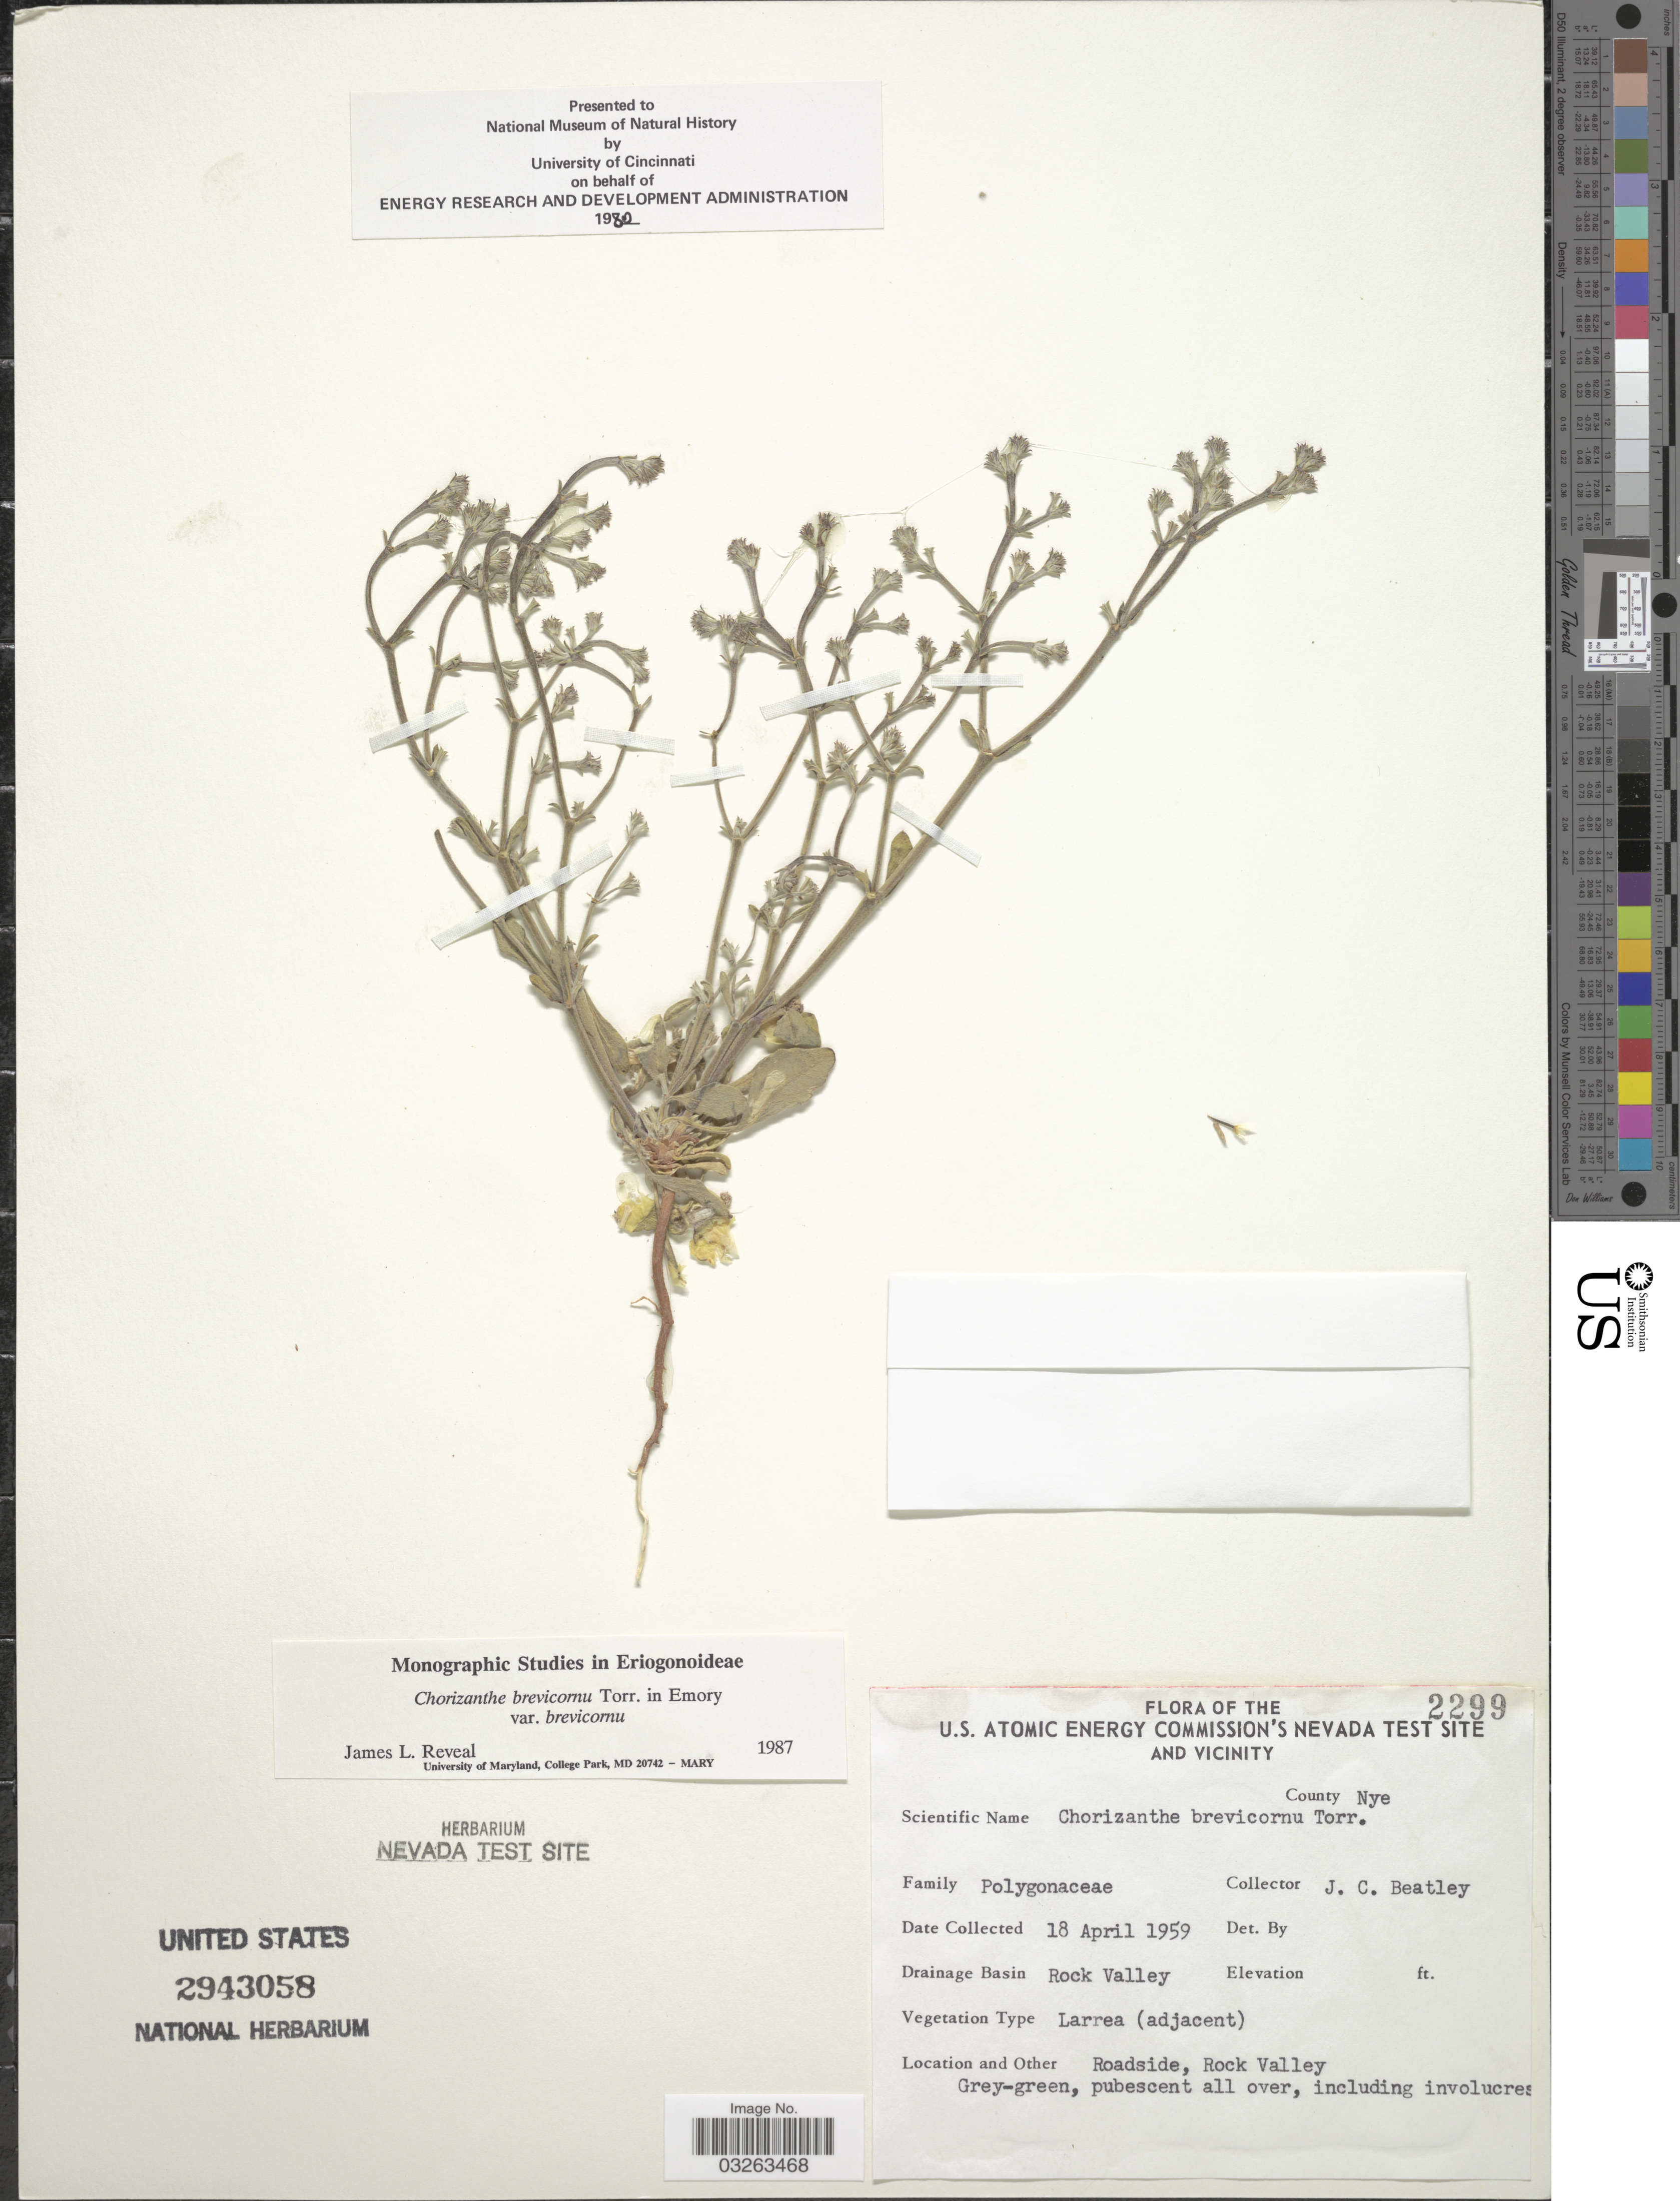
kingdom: Plantae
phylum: Tracheophyta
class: Magnoliopsida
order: Caryophyllales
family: Polygonaceae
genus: Chorizanthe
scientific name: Chorizanthe brevicornu var. brevicornu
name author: Torr.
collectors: J. C. Beatley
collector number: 2299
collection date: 1959-04-18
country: United States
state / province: Nevada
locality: U.S. Atomic Energy Commission's Nevada Test Site and Vicinity. County Nye. Drainage Basin Rock Valley. Rock Valley.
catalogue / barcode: US 2943058